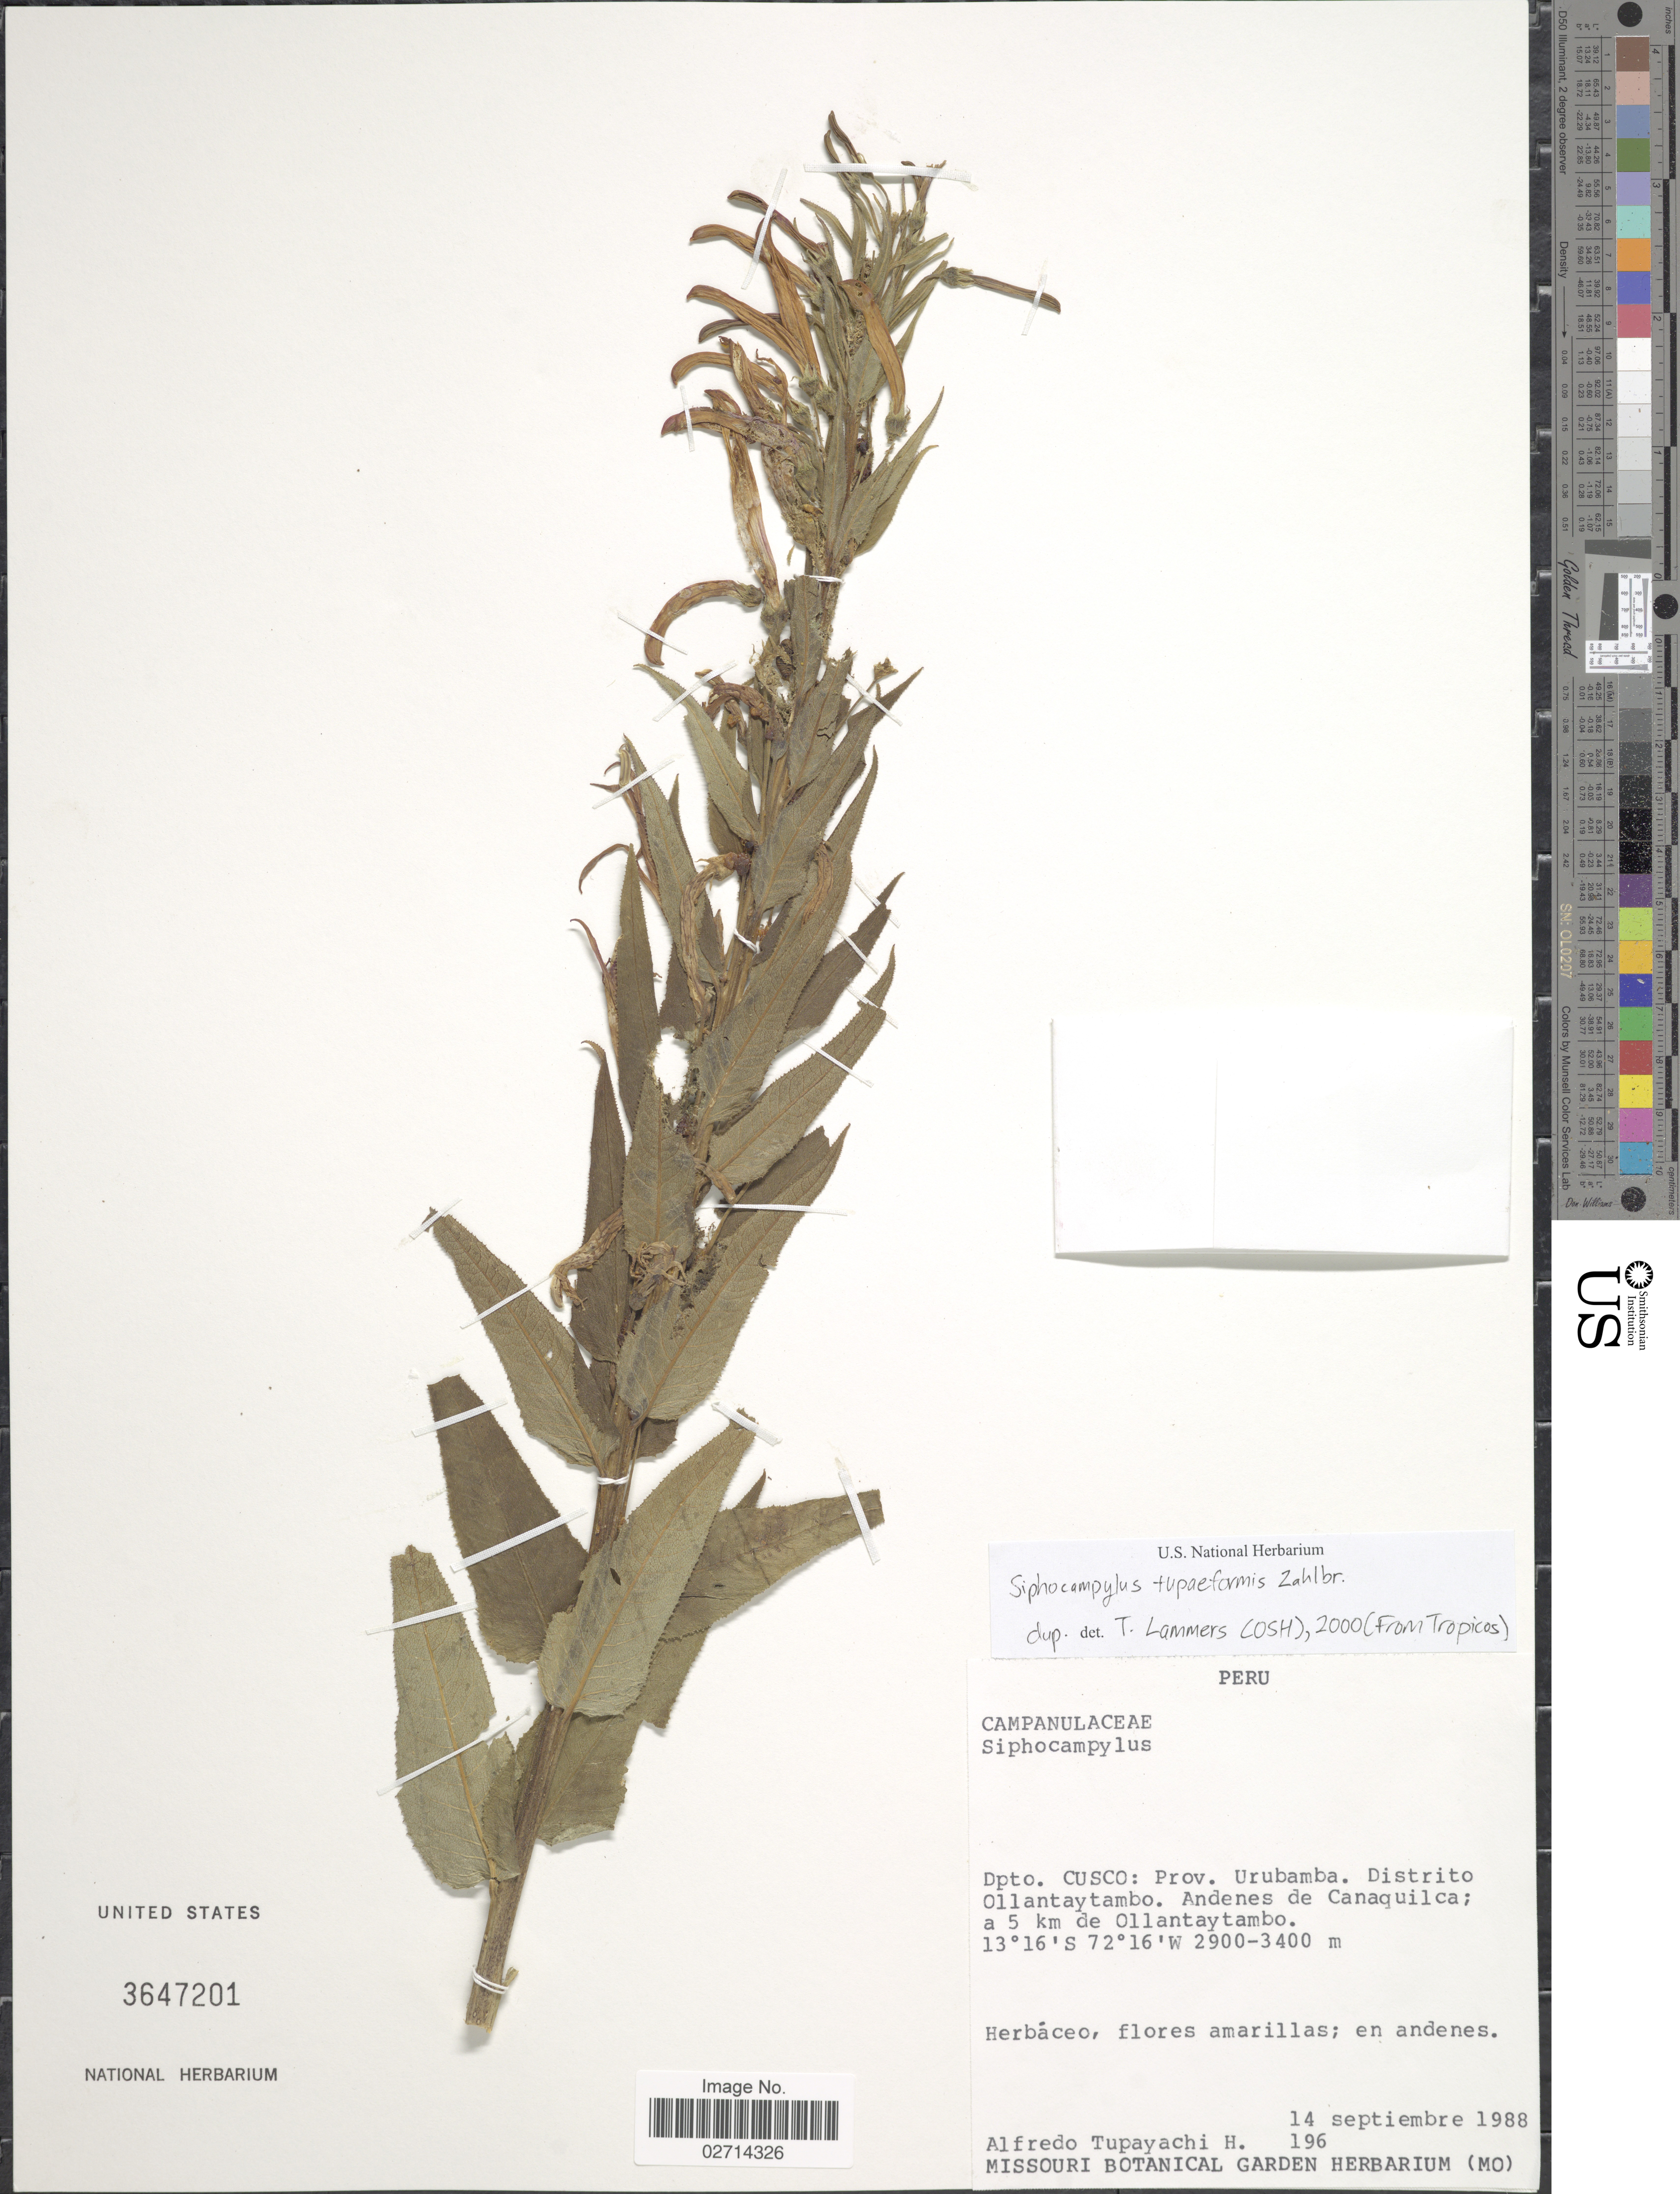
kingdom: Plantae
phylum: Tracheophyta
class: Magnoliopsida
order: Asterales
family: Campanulaceae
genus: Siphocampylus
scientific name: Siphocampylus tupaeformis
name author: Zahlbr.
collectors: A. Tupayachi H.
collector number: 196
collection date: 1988-09-14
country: Peru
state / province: Cusco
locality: Prov. Urubamba, Distrito Ollantaytambo, Andenes de Canaquilca a 5 km de Ollantaytambo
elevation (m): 2900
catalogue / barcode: US 3647201